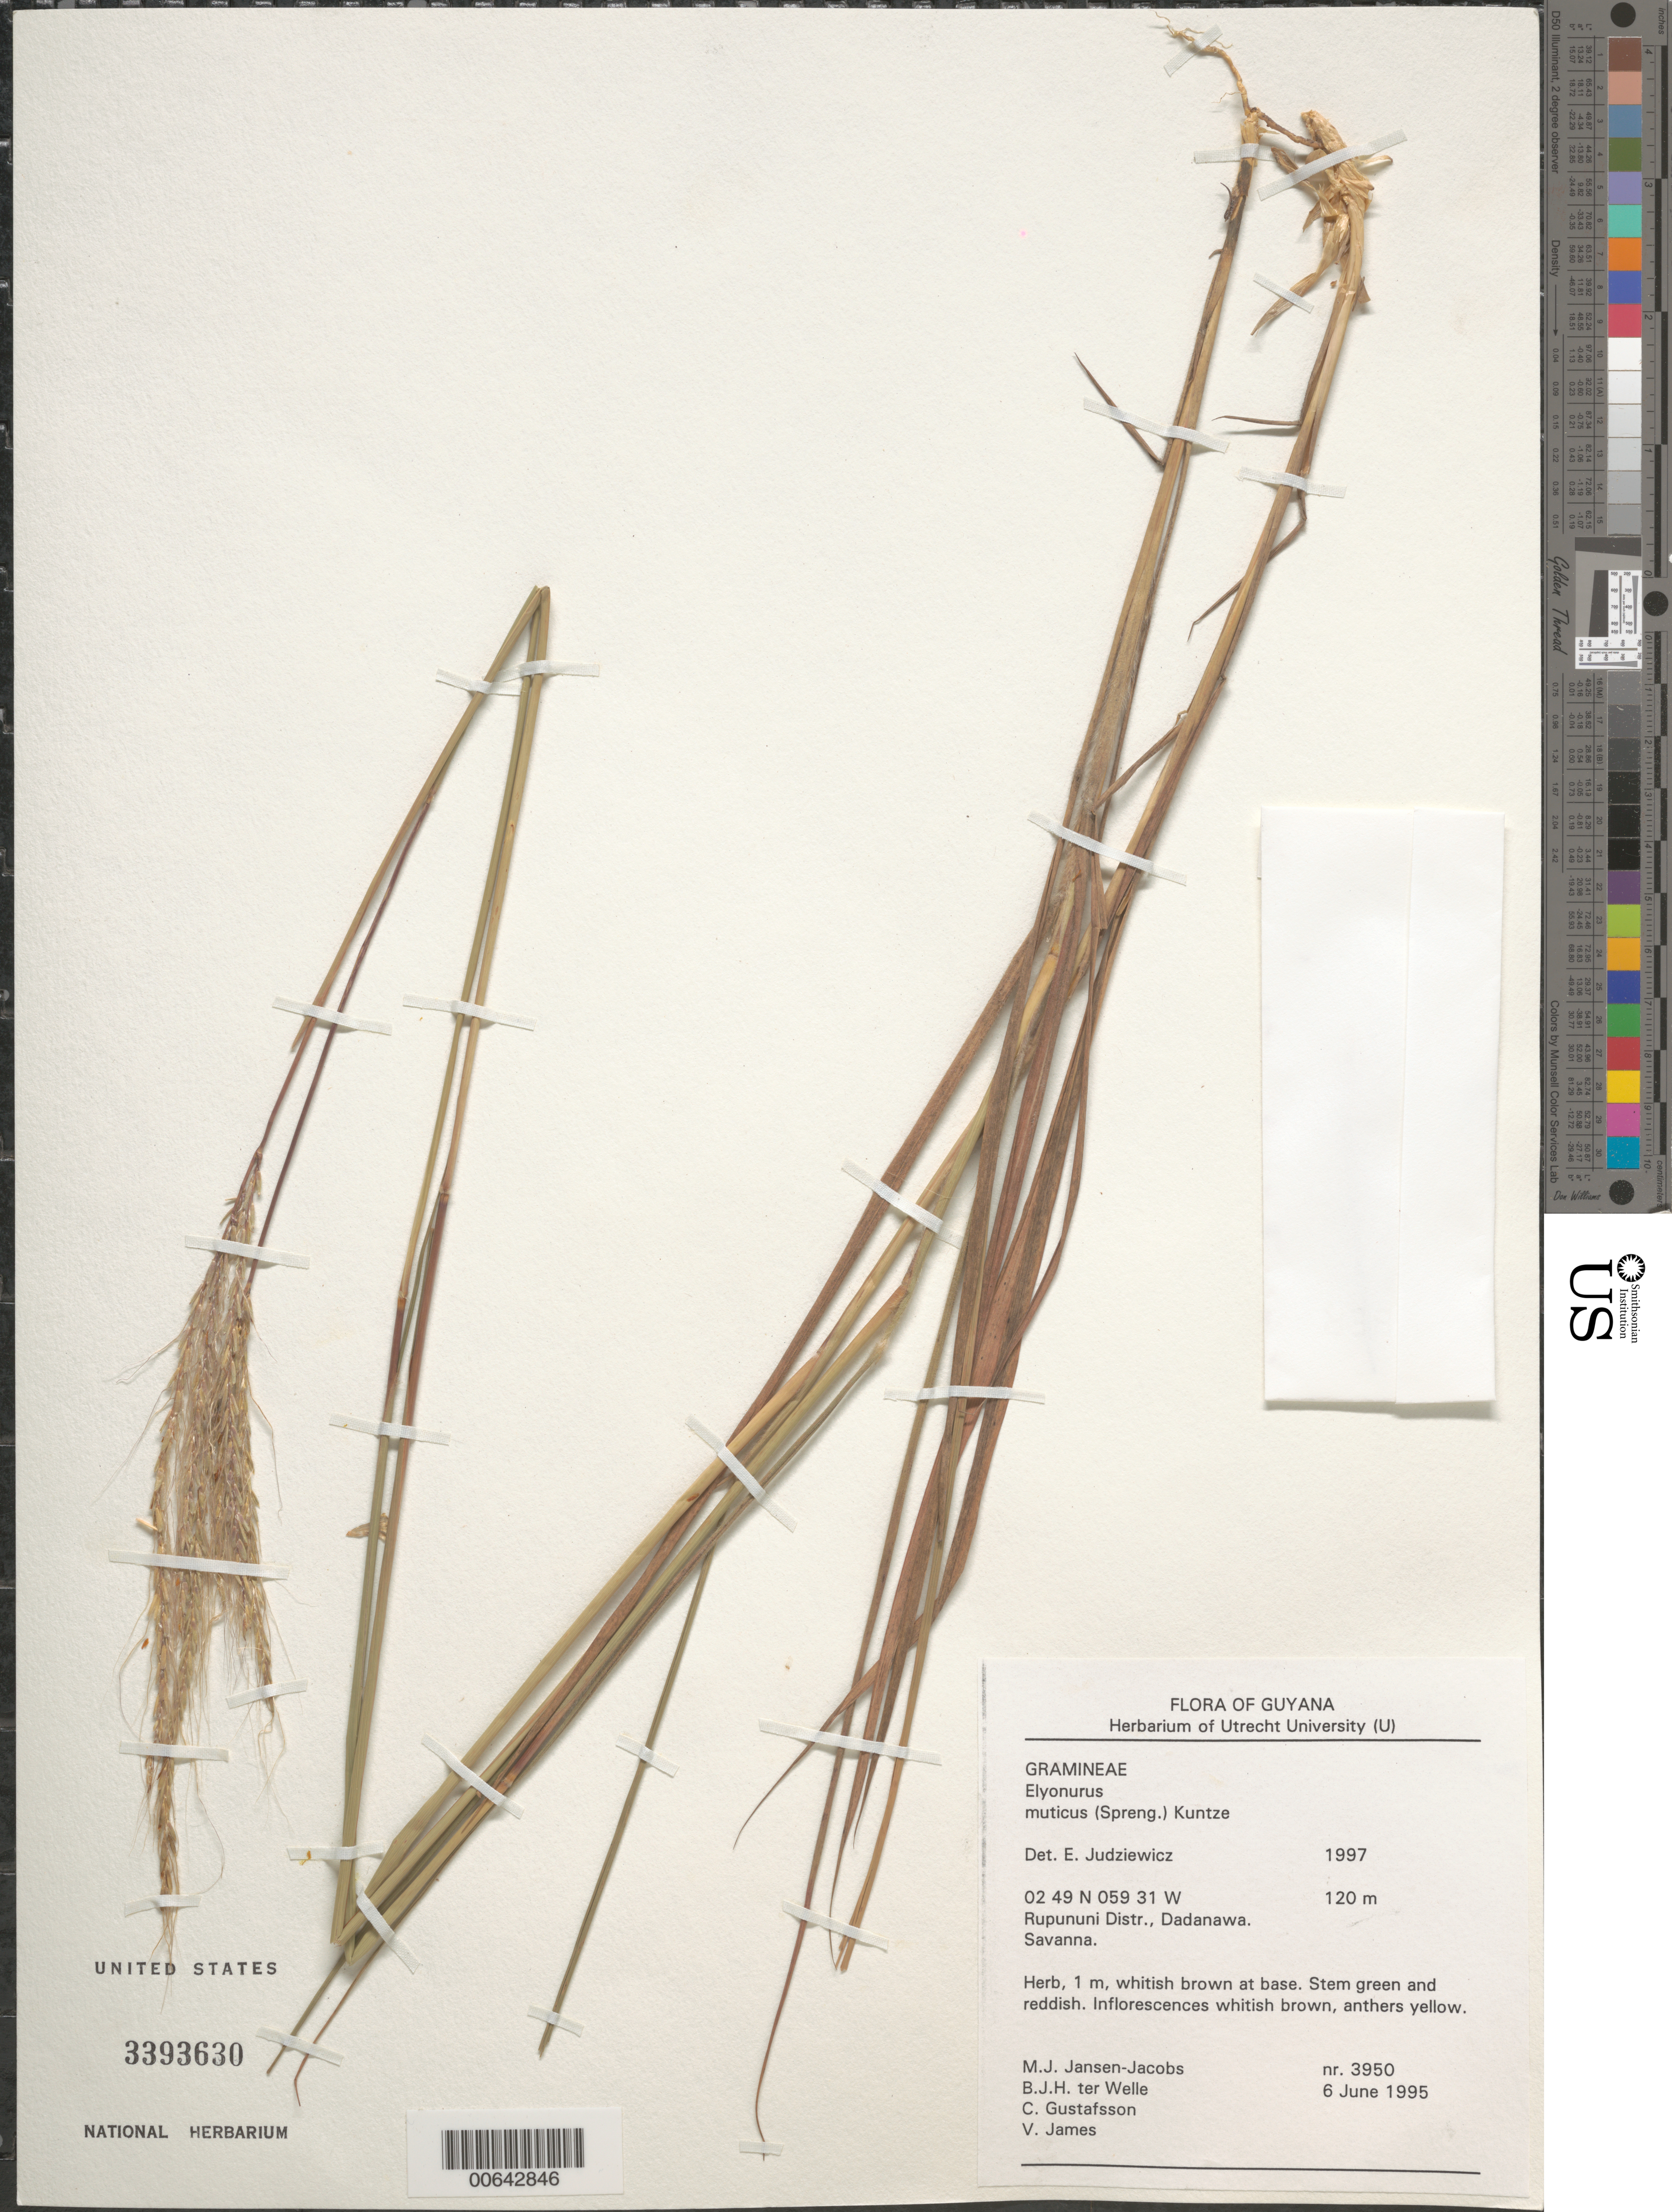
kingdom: Plantae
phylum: Tracheophyta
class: Liliopsida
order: Poales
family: Poaceae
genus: Elionurus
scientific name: Elionurus muticus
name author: (Spreng.) Kuntze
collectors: M. J. Jansen-Jacobs, B. Welle, C. Gustafsson & V. James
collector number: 3950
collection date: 1995-06-06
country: Guyana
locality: Rupununi Distr., Dadanawa.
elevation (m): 120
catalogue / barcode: US 3393630